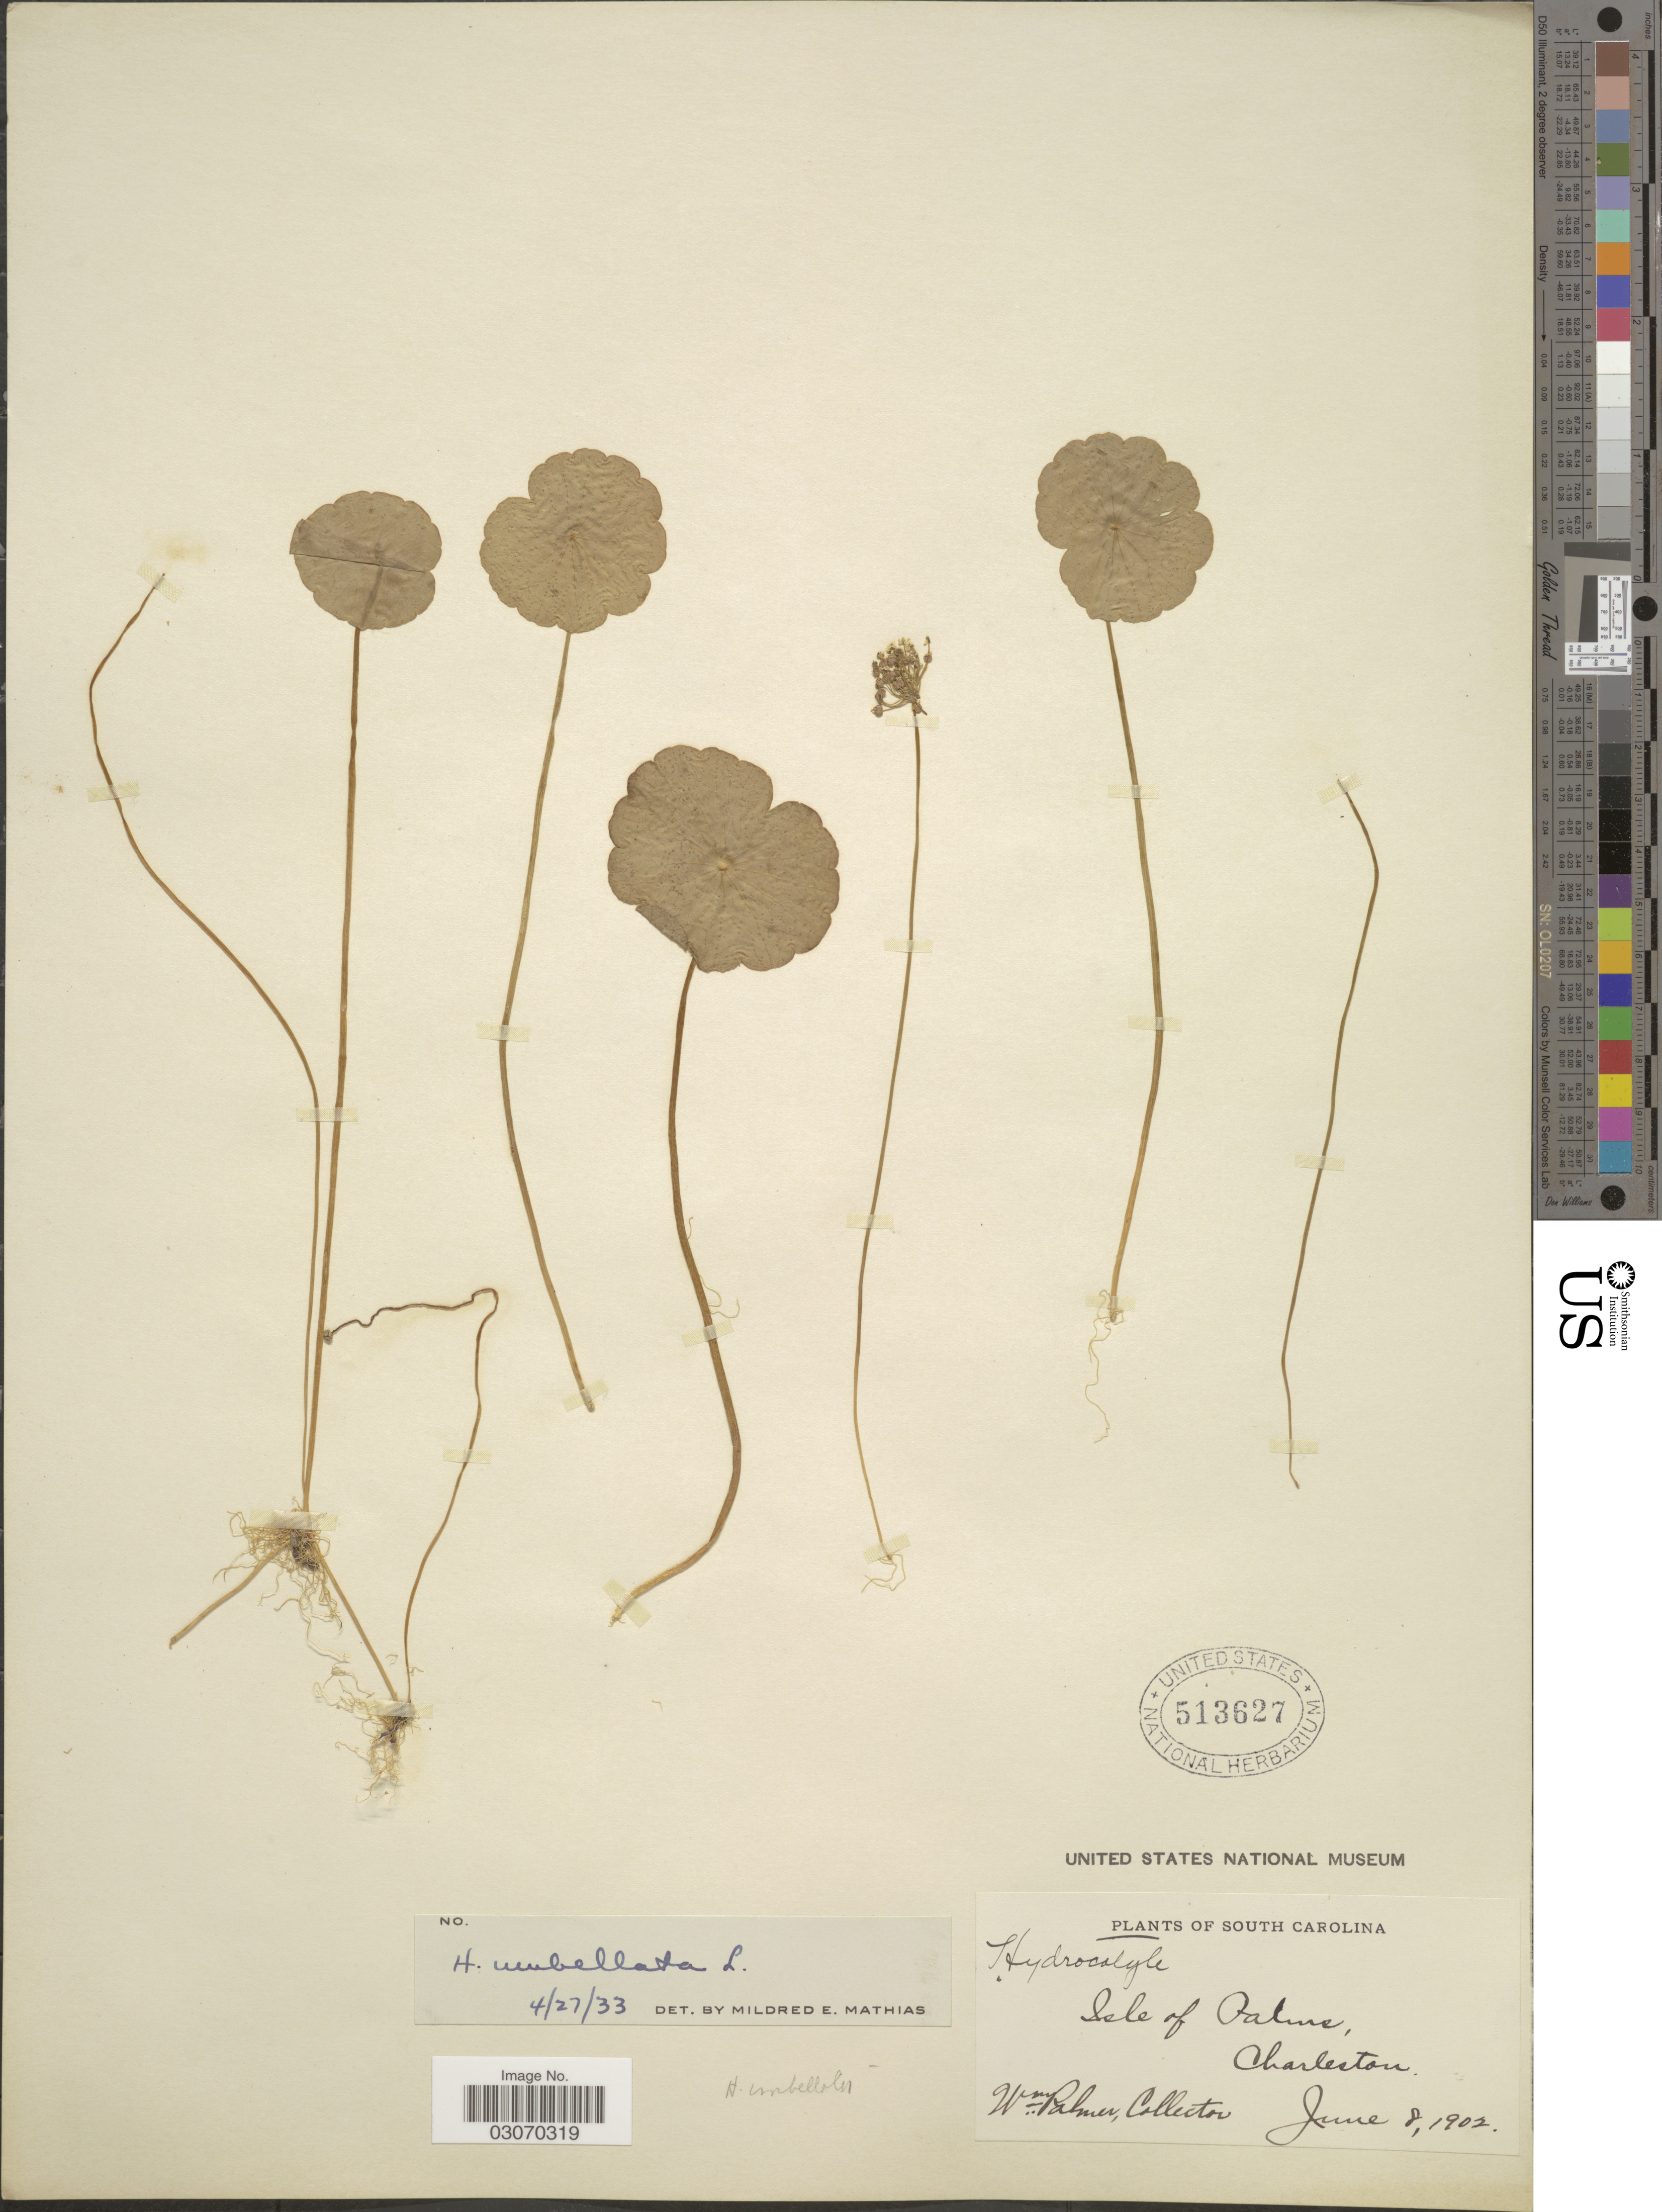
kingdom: Plantae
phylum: Tracheophyta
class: Magnoliopsida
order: Apiales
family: Araliaceae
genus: Hydrocotyle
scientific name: Hydrocotyle umbellata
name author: L.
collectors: W. Palmer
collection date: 1902-06-08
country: United States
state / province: South Carolina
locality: Isle of Palms, Charleston.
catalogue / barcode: US 513627